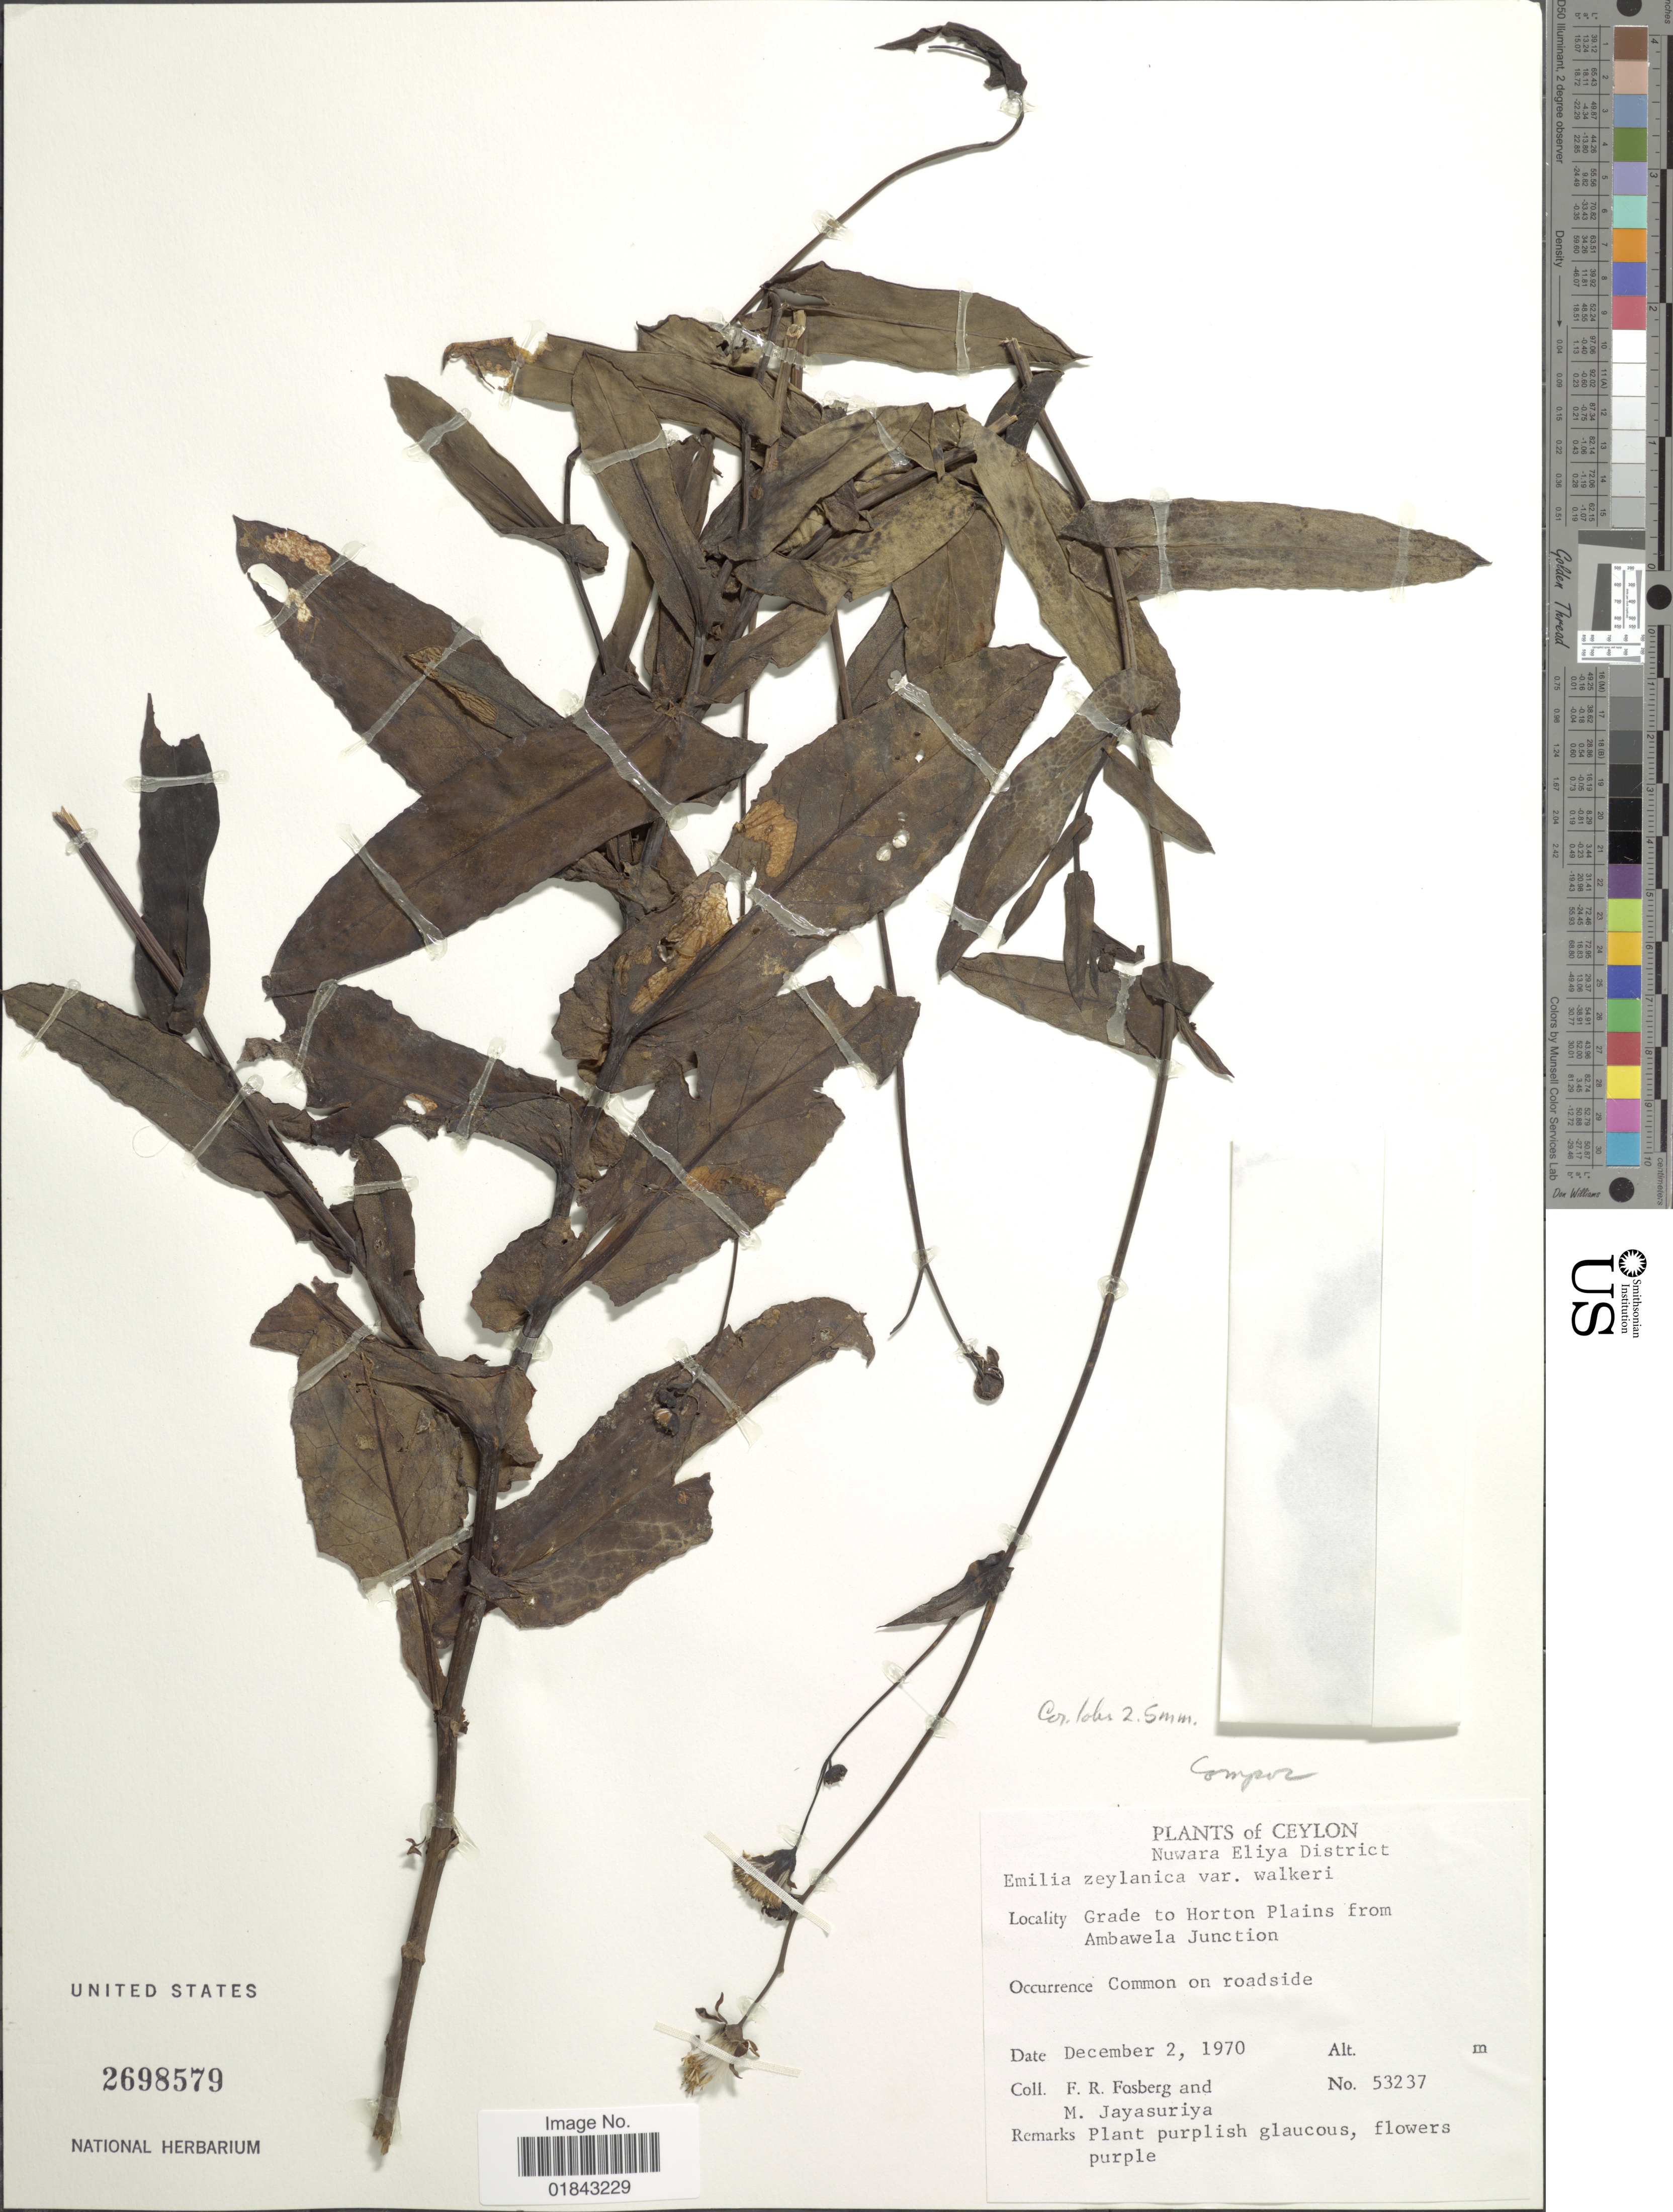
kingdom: Plantae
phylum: Tracheophyta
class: Magnoliopsida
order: Asterales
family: Asteraceae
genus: Emilia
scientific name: Emilia zeylanica var. walkeri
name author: (Hook. f.) Trimen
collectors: F. R. Fosberg & M. Jayasuriya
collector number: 53237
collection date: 1970-12-02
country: Sri Lanka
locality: Ceylon, Nuwara Eliya District, grade to Horton Plains from Ambawela Junction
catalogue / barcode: US 2698579